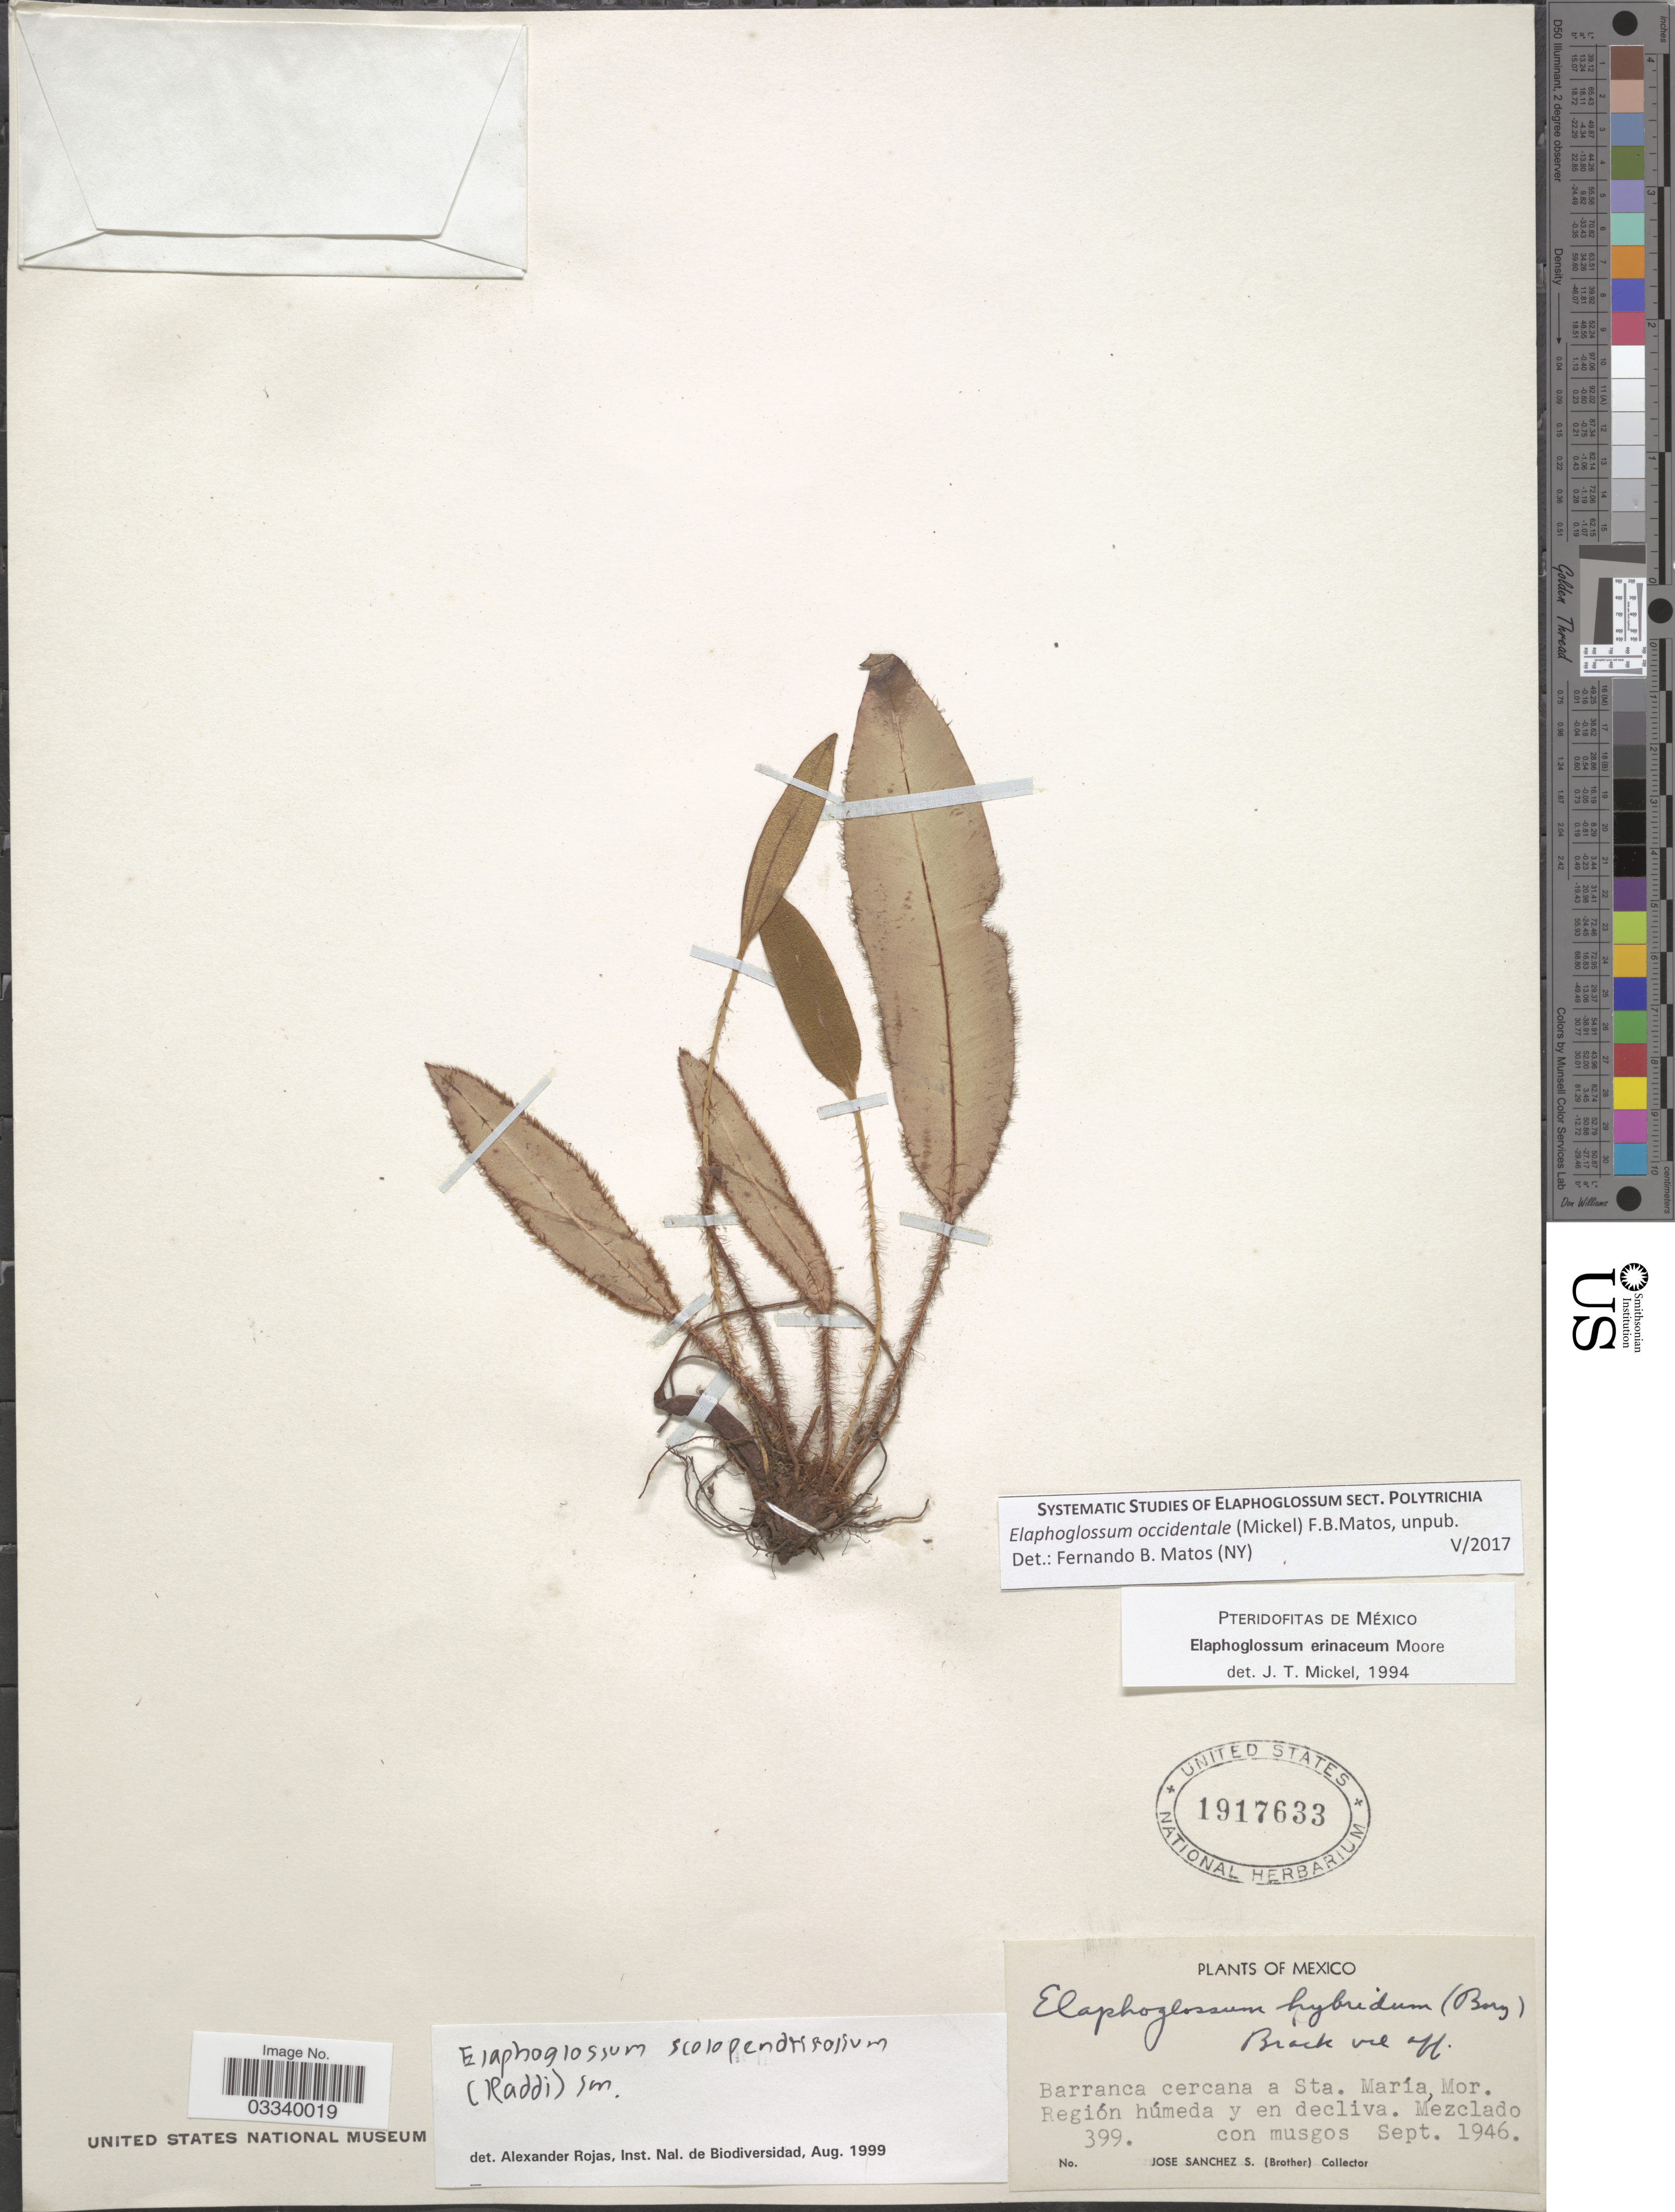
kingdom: Plantae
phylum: Tracheophyta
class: Polypodiopsida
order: Polypodiales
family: Dryopteridaceae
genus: Elaphoglossum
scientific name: Elaphoglossum occidentale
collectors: J. Sanchez S.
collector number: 399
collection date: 1946-09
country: Mexico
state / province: Morelos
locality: Barranca cercana a Sta. María, Mor. Región húmeda y en decliva.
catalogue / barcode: US 1917633